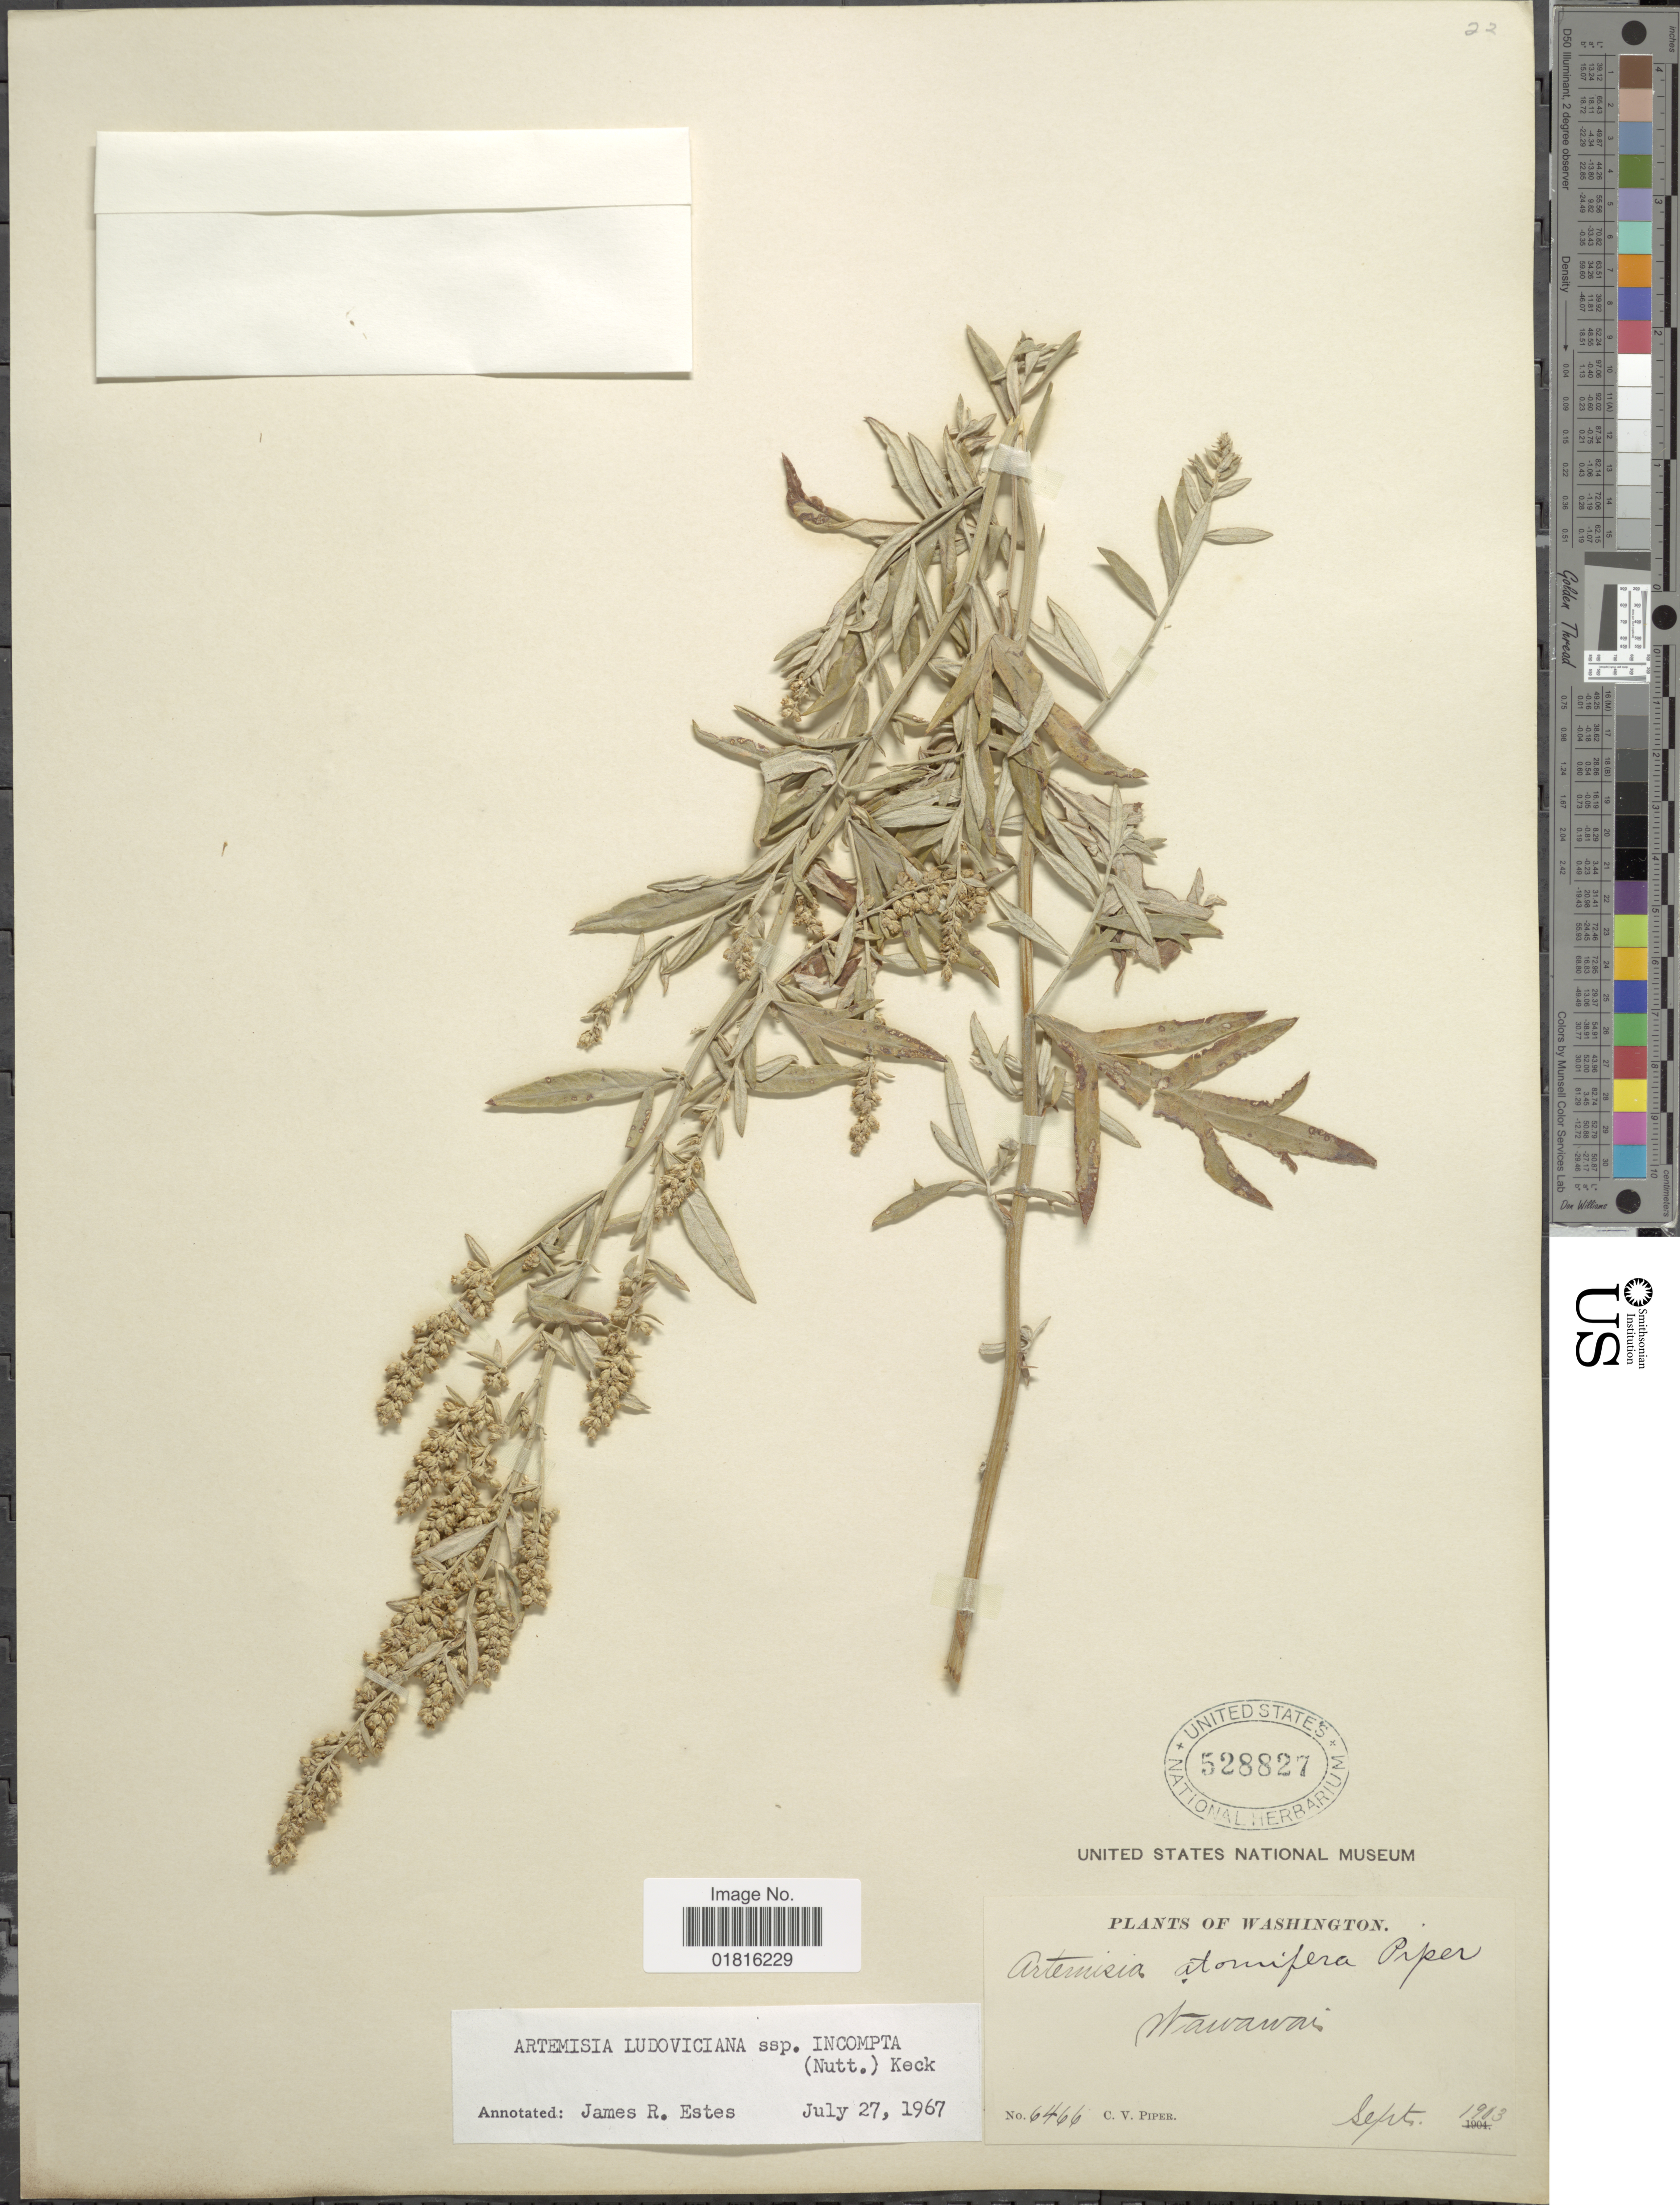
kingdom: Plantae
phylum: Tracheophyta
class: Magnoliopsida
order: Asterales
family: Asteraceae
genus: Artemisia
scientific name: Artemisia ludoviciana subsp. incompta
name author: (Nutt.) D.D. Keck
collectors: C. V. Piper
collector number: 6466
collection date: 1903-09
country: United States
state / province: Washington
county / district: Whitman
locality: Wawawai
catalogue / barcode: US 528827